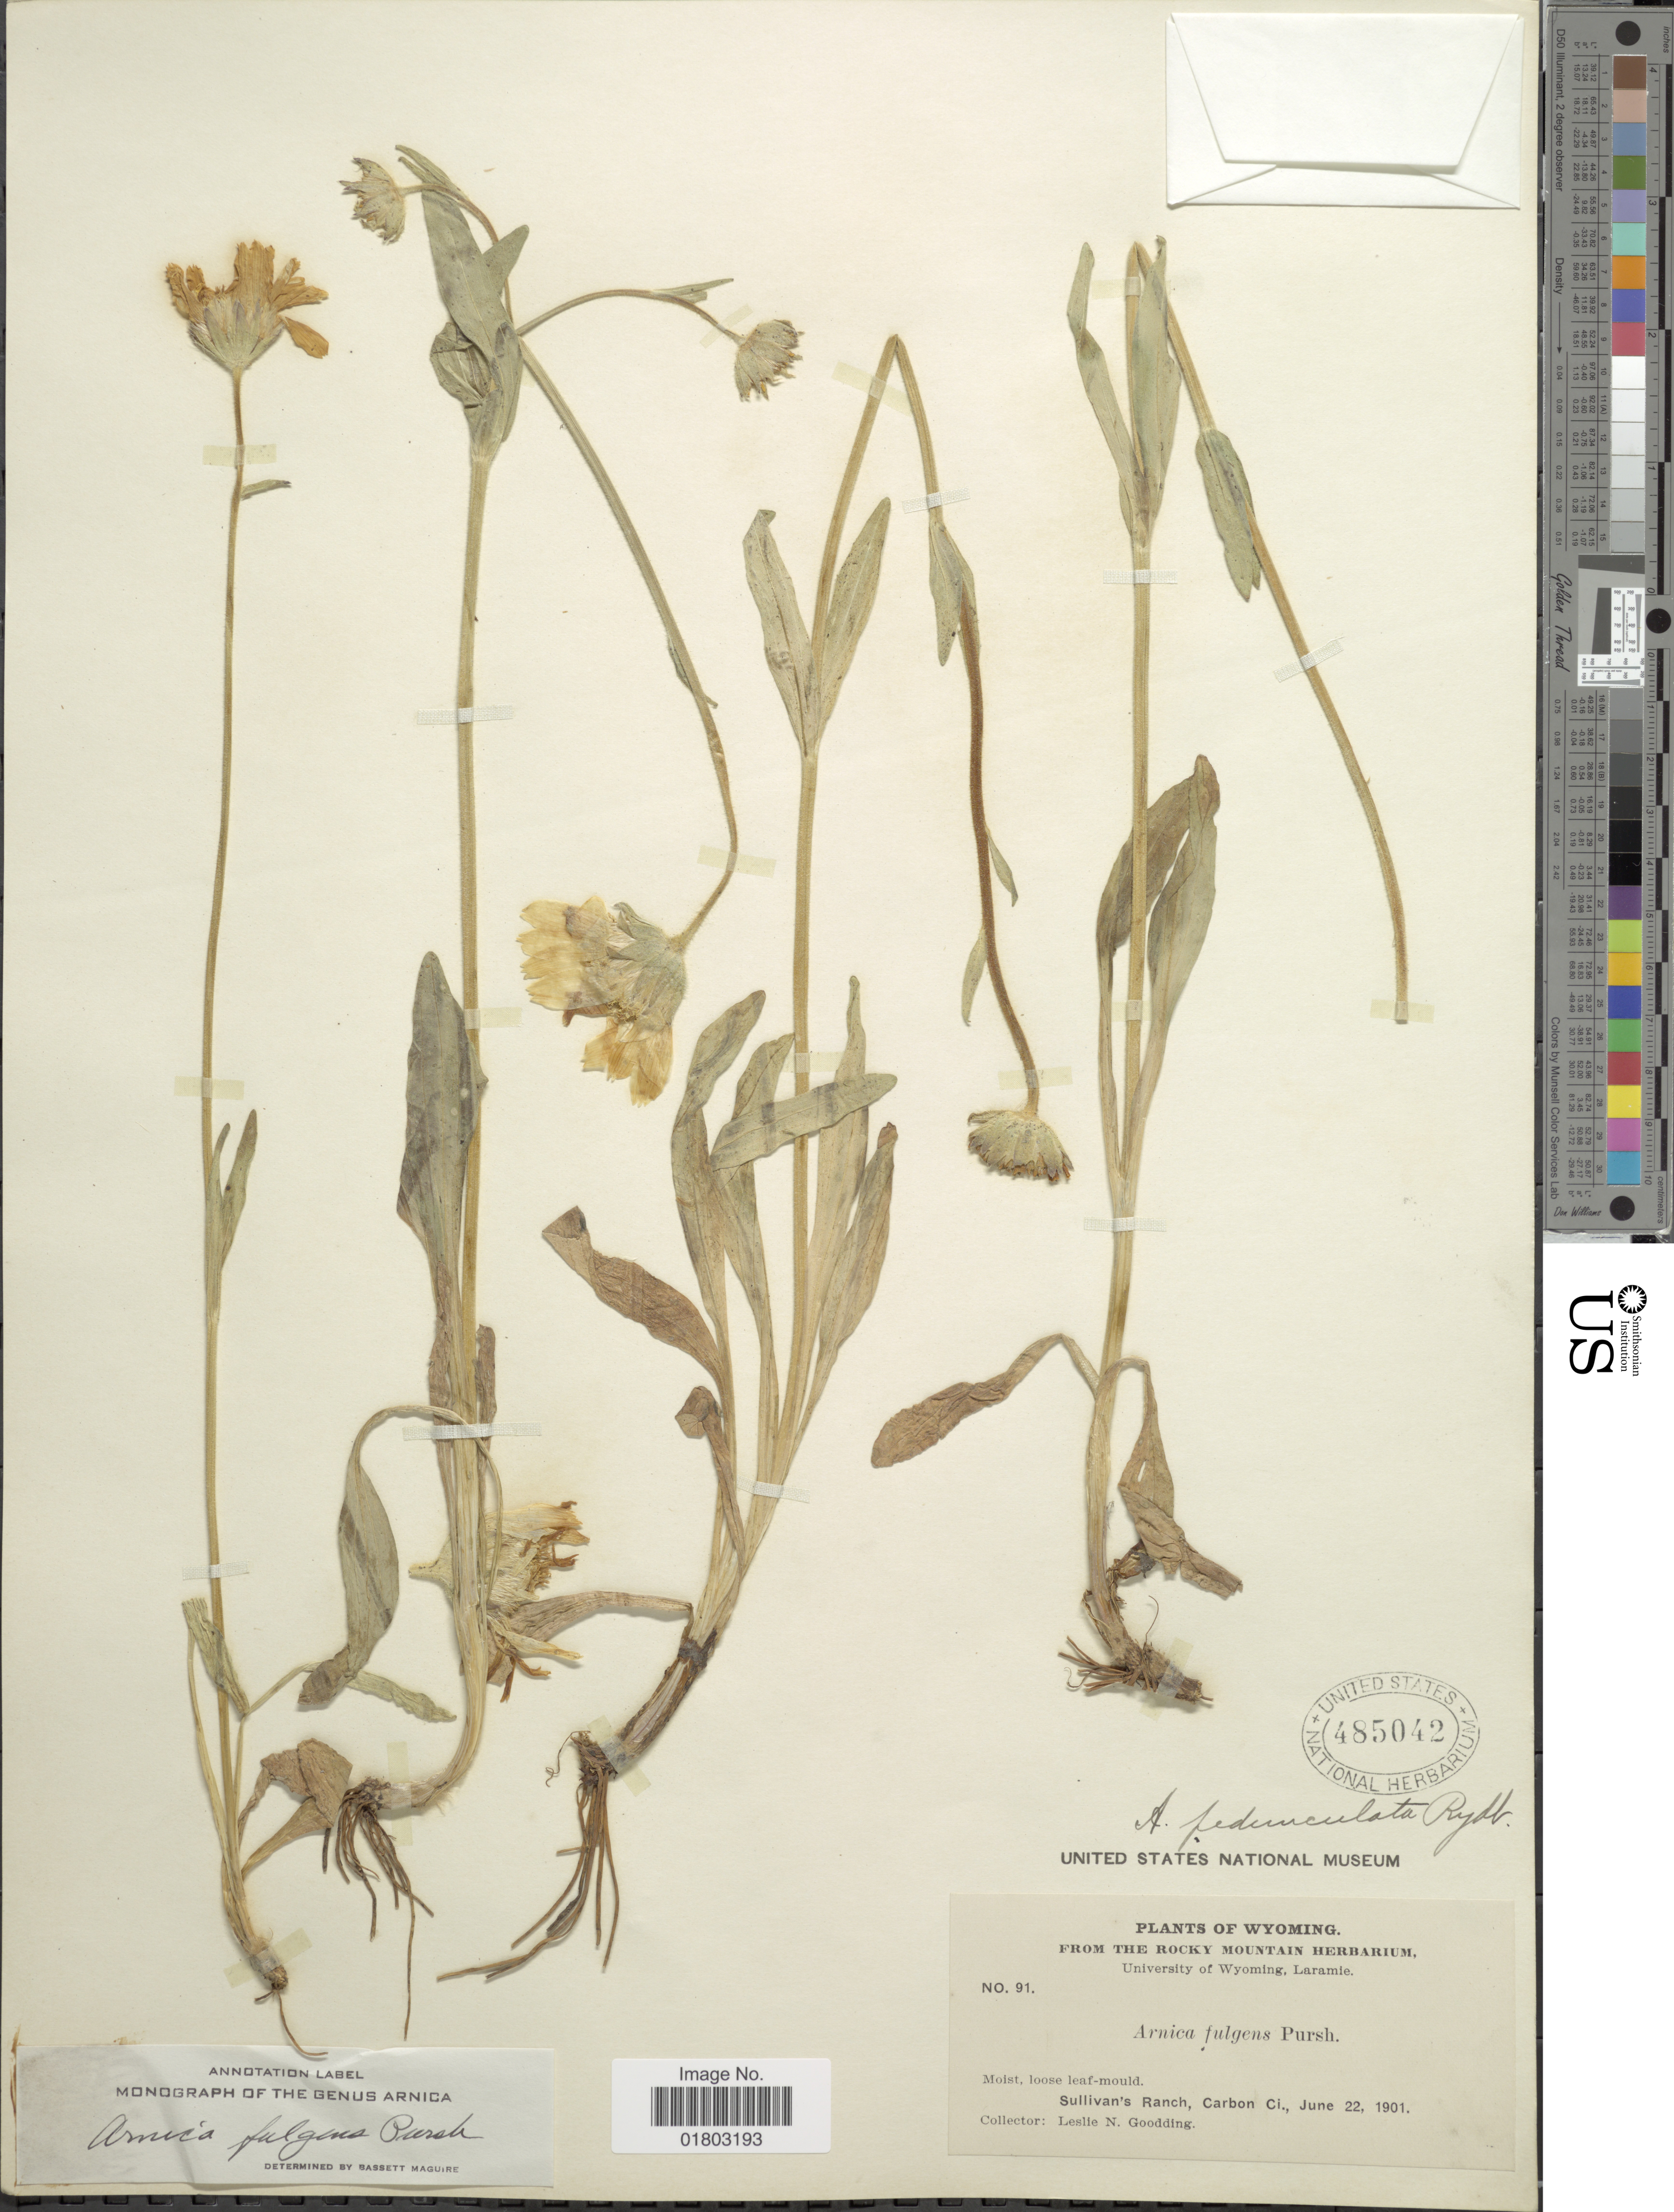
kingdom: Plantae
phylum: Tracheophyta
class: Magnoliopsida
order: Asterales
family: Asteraceae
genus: Arnica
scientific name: Arnica fulgens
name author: Pursh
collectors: L. N. Goodding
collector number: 91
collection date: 1901-06-22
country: United States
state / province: Wyoming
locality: Mist, loose leaf-mould, Sullivan's Ranch, Carbon Ci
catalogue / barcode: US 485042